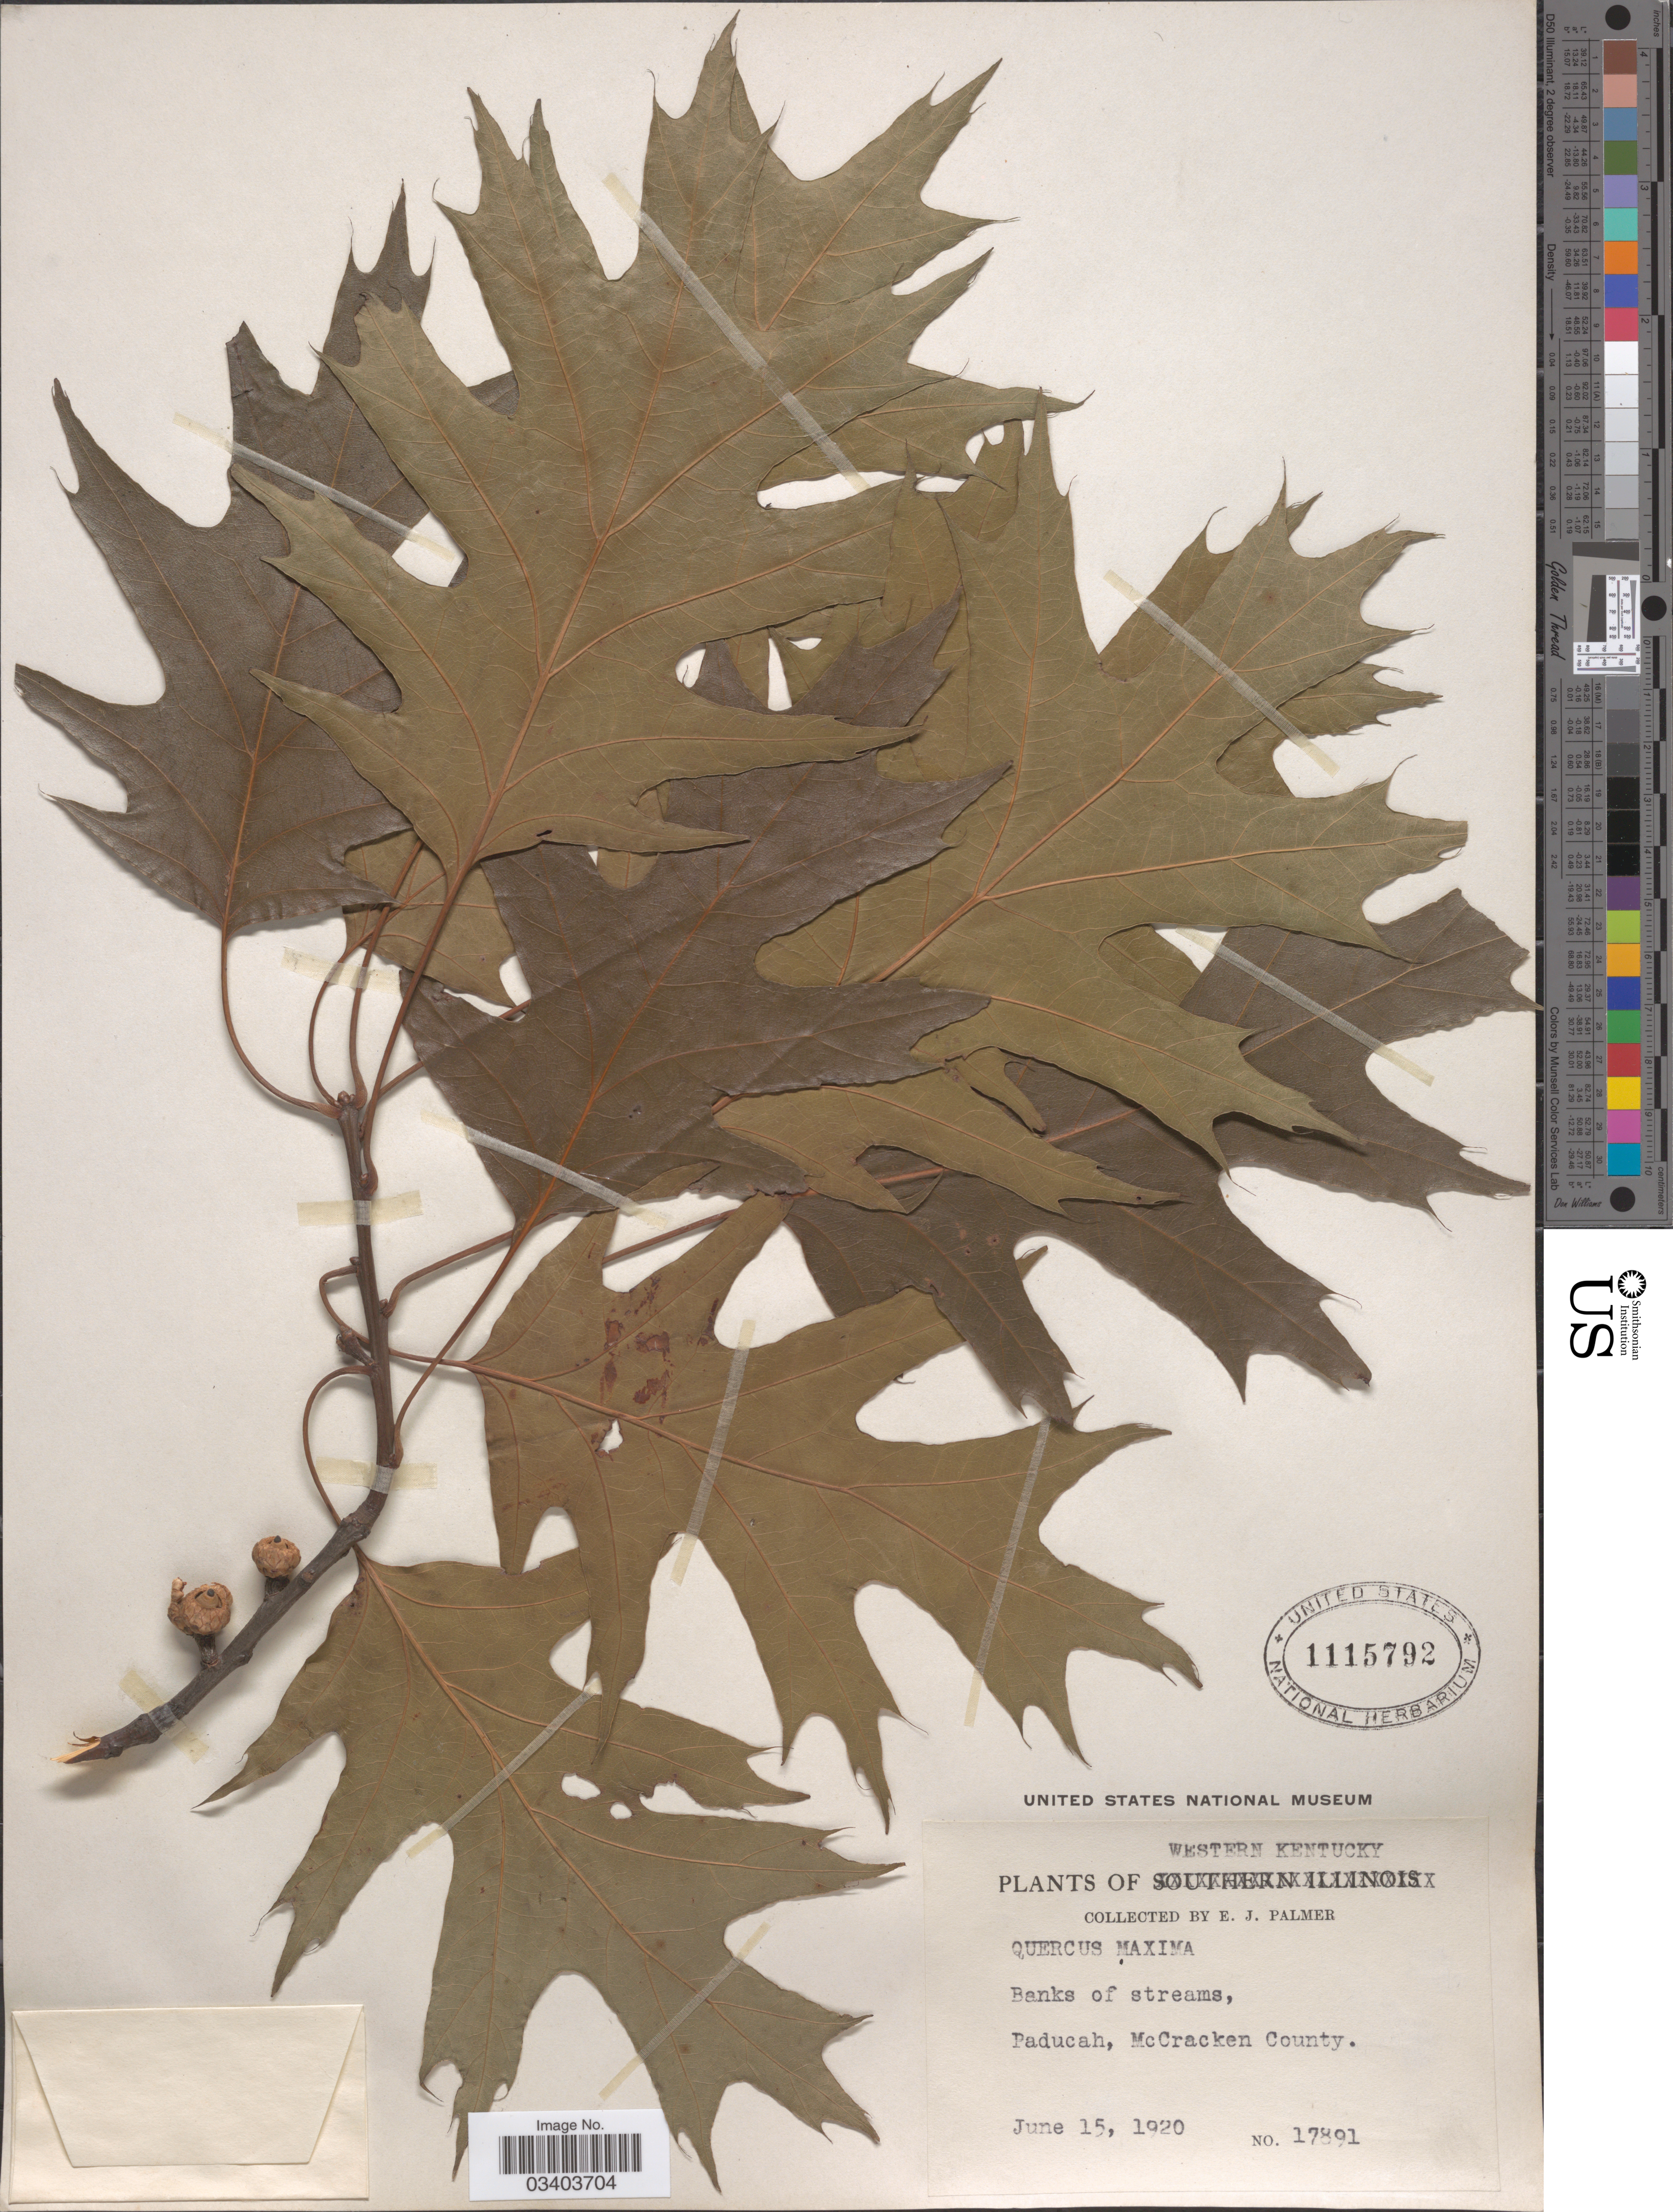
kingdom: Plantae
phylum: Tracheophyta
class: Magnoliopsida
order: Fagales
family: Fagaceae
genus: Quercus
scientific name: Quercus borealis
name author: F. Michx.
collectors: E. J. Palmer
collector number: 17891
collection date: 1920-06-15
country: United States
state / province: Kentucky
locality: Western Kentucky. Banks of streams, Paducah, McCracken County.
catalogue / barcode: US 1115792